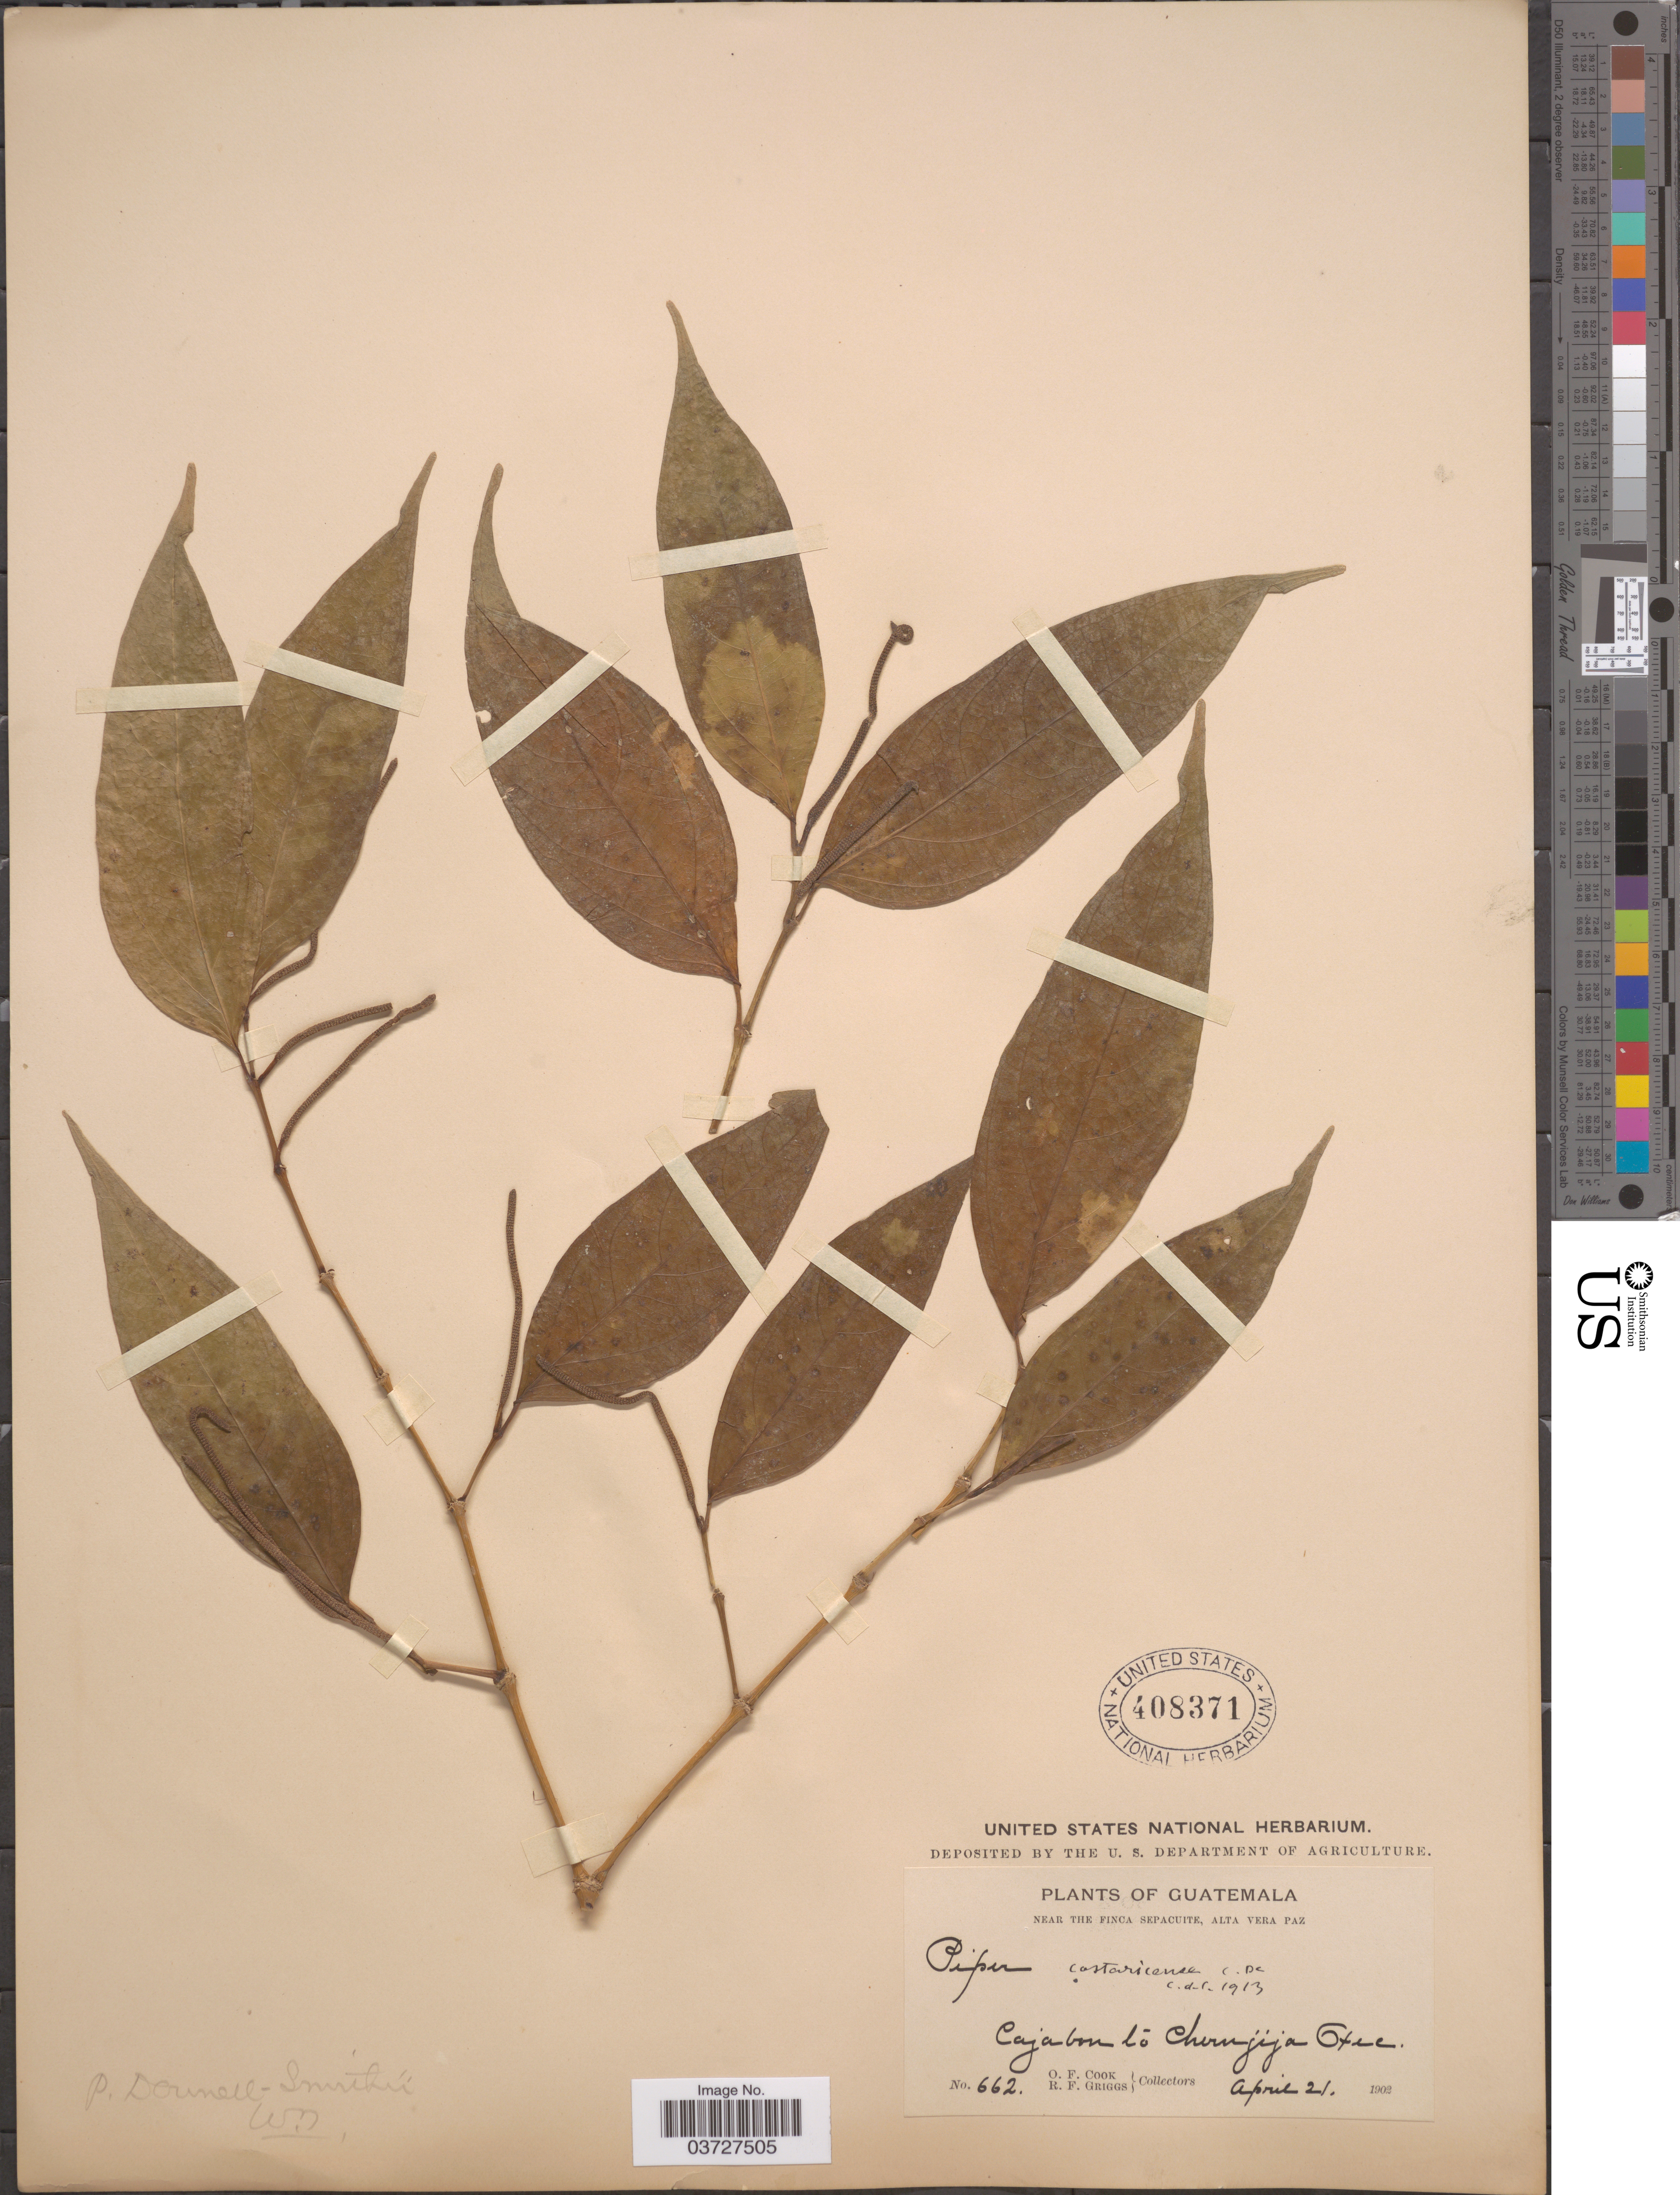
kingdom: Plantae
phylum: Tracheophyta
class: Magnoliopsida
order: Piperales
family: Piperaceae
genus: Piper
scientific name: Piper donnell-smithii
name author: C. DC.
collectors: O. F. Cook & R. F. Griggs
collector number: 662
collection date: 1902-04-21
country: Guatemala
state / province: Alta Verapaz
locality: Near the Finca Sepacuite, Alta Vera Paz. Cajabonto to Cherujija Oxec.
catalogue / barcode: US 408371